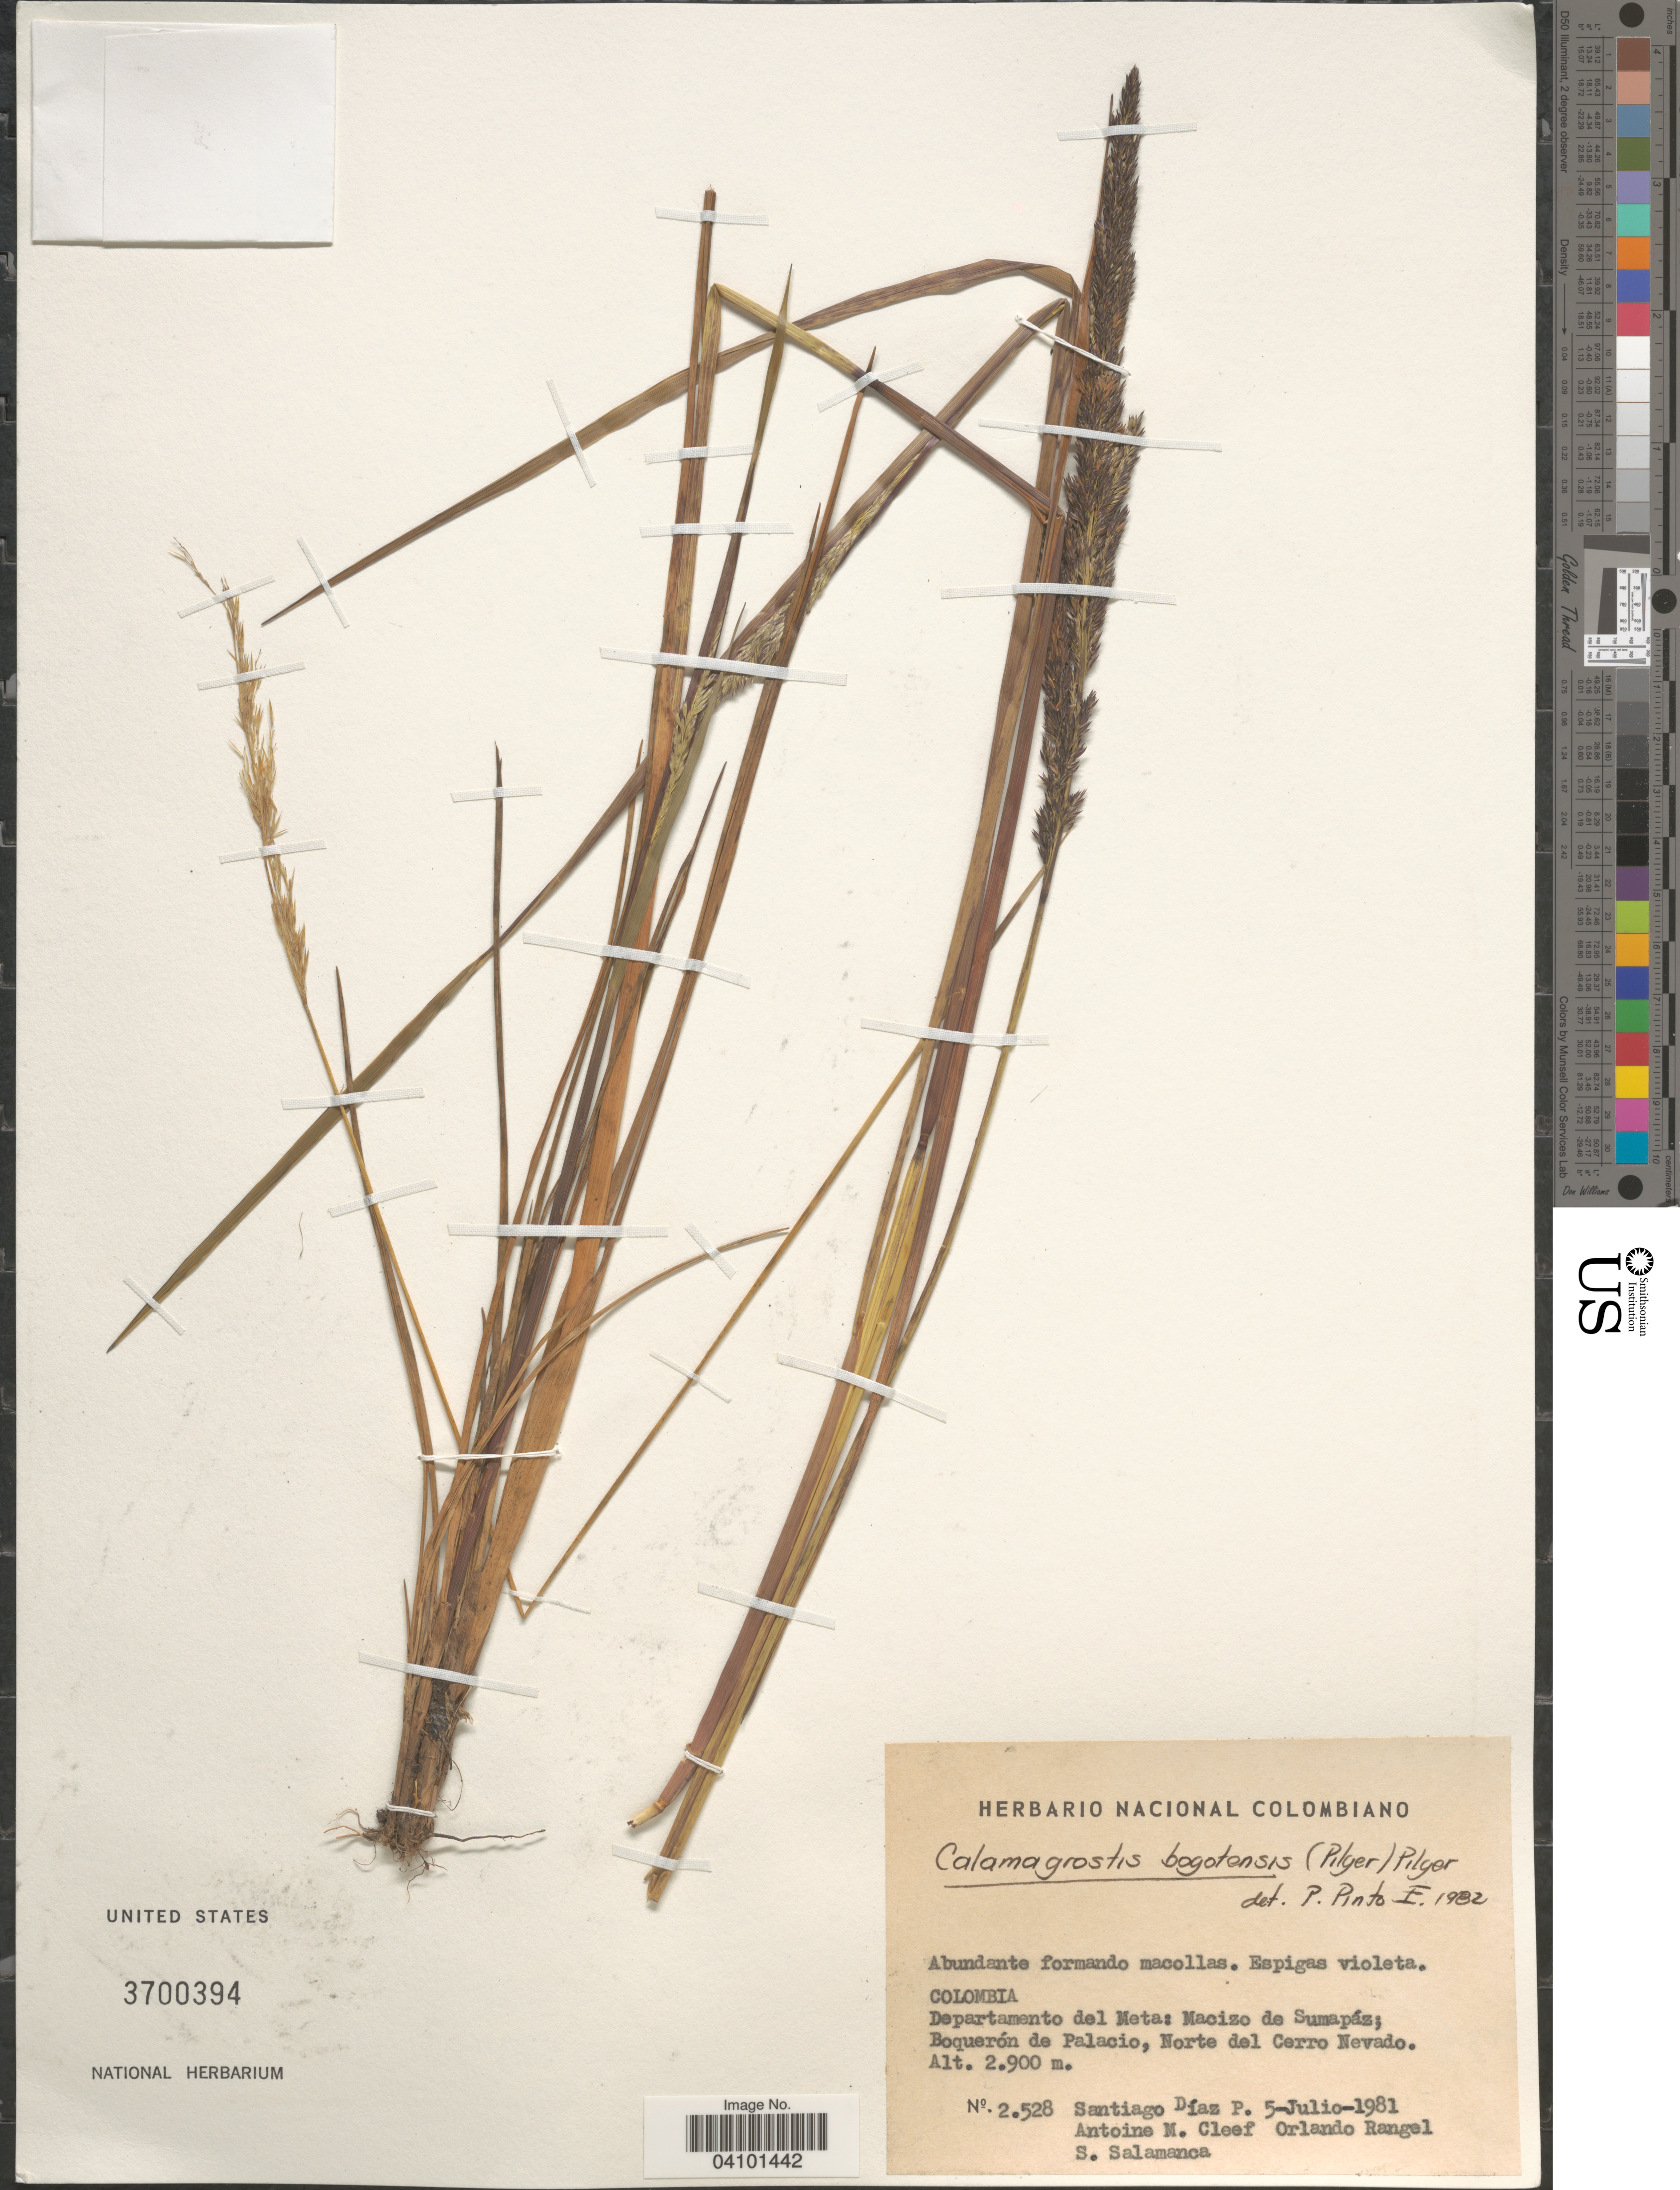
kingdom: Plantae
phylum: Tracheophyta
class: Liliopsida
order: Poales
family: Poaceae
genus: Calamagrostis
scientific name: Calamagrostis bogotensis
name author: (Pilg.) Pilg.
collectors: S. Diaz P., A. M. Cleef, O. Rangel & S. Salamanca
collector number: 2528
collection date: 1981-07-05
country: Colombia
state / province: Meta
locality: Departamento del Meta: Macizo de Sumapáz; Boquerón de Palacio, Norte del Cerro Nevado.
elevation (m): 2900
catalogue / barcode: US 3700394